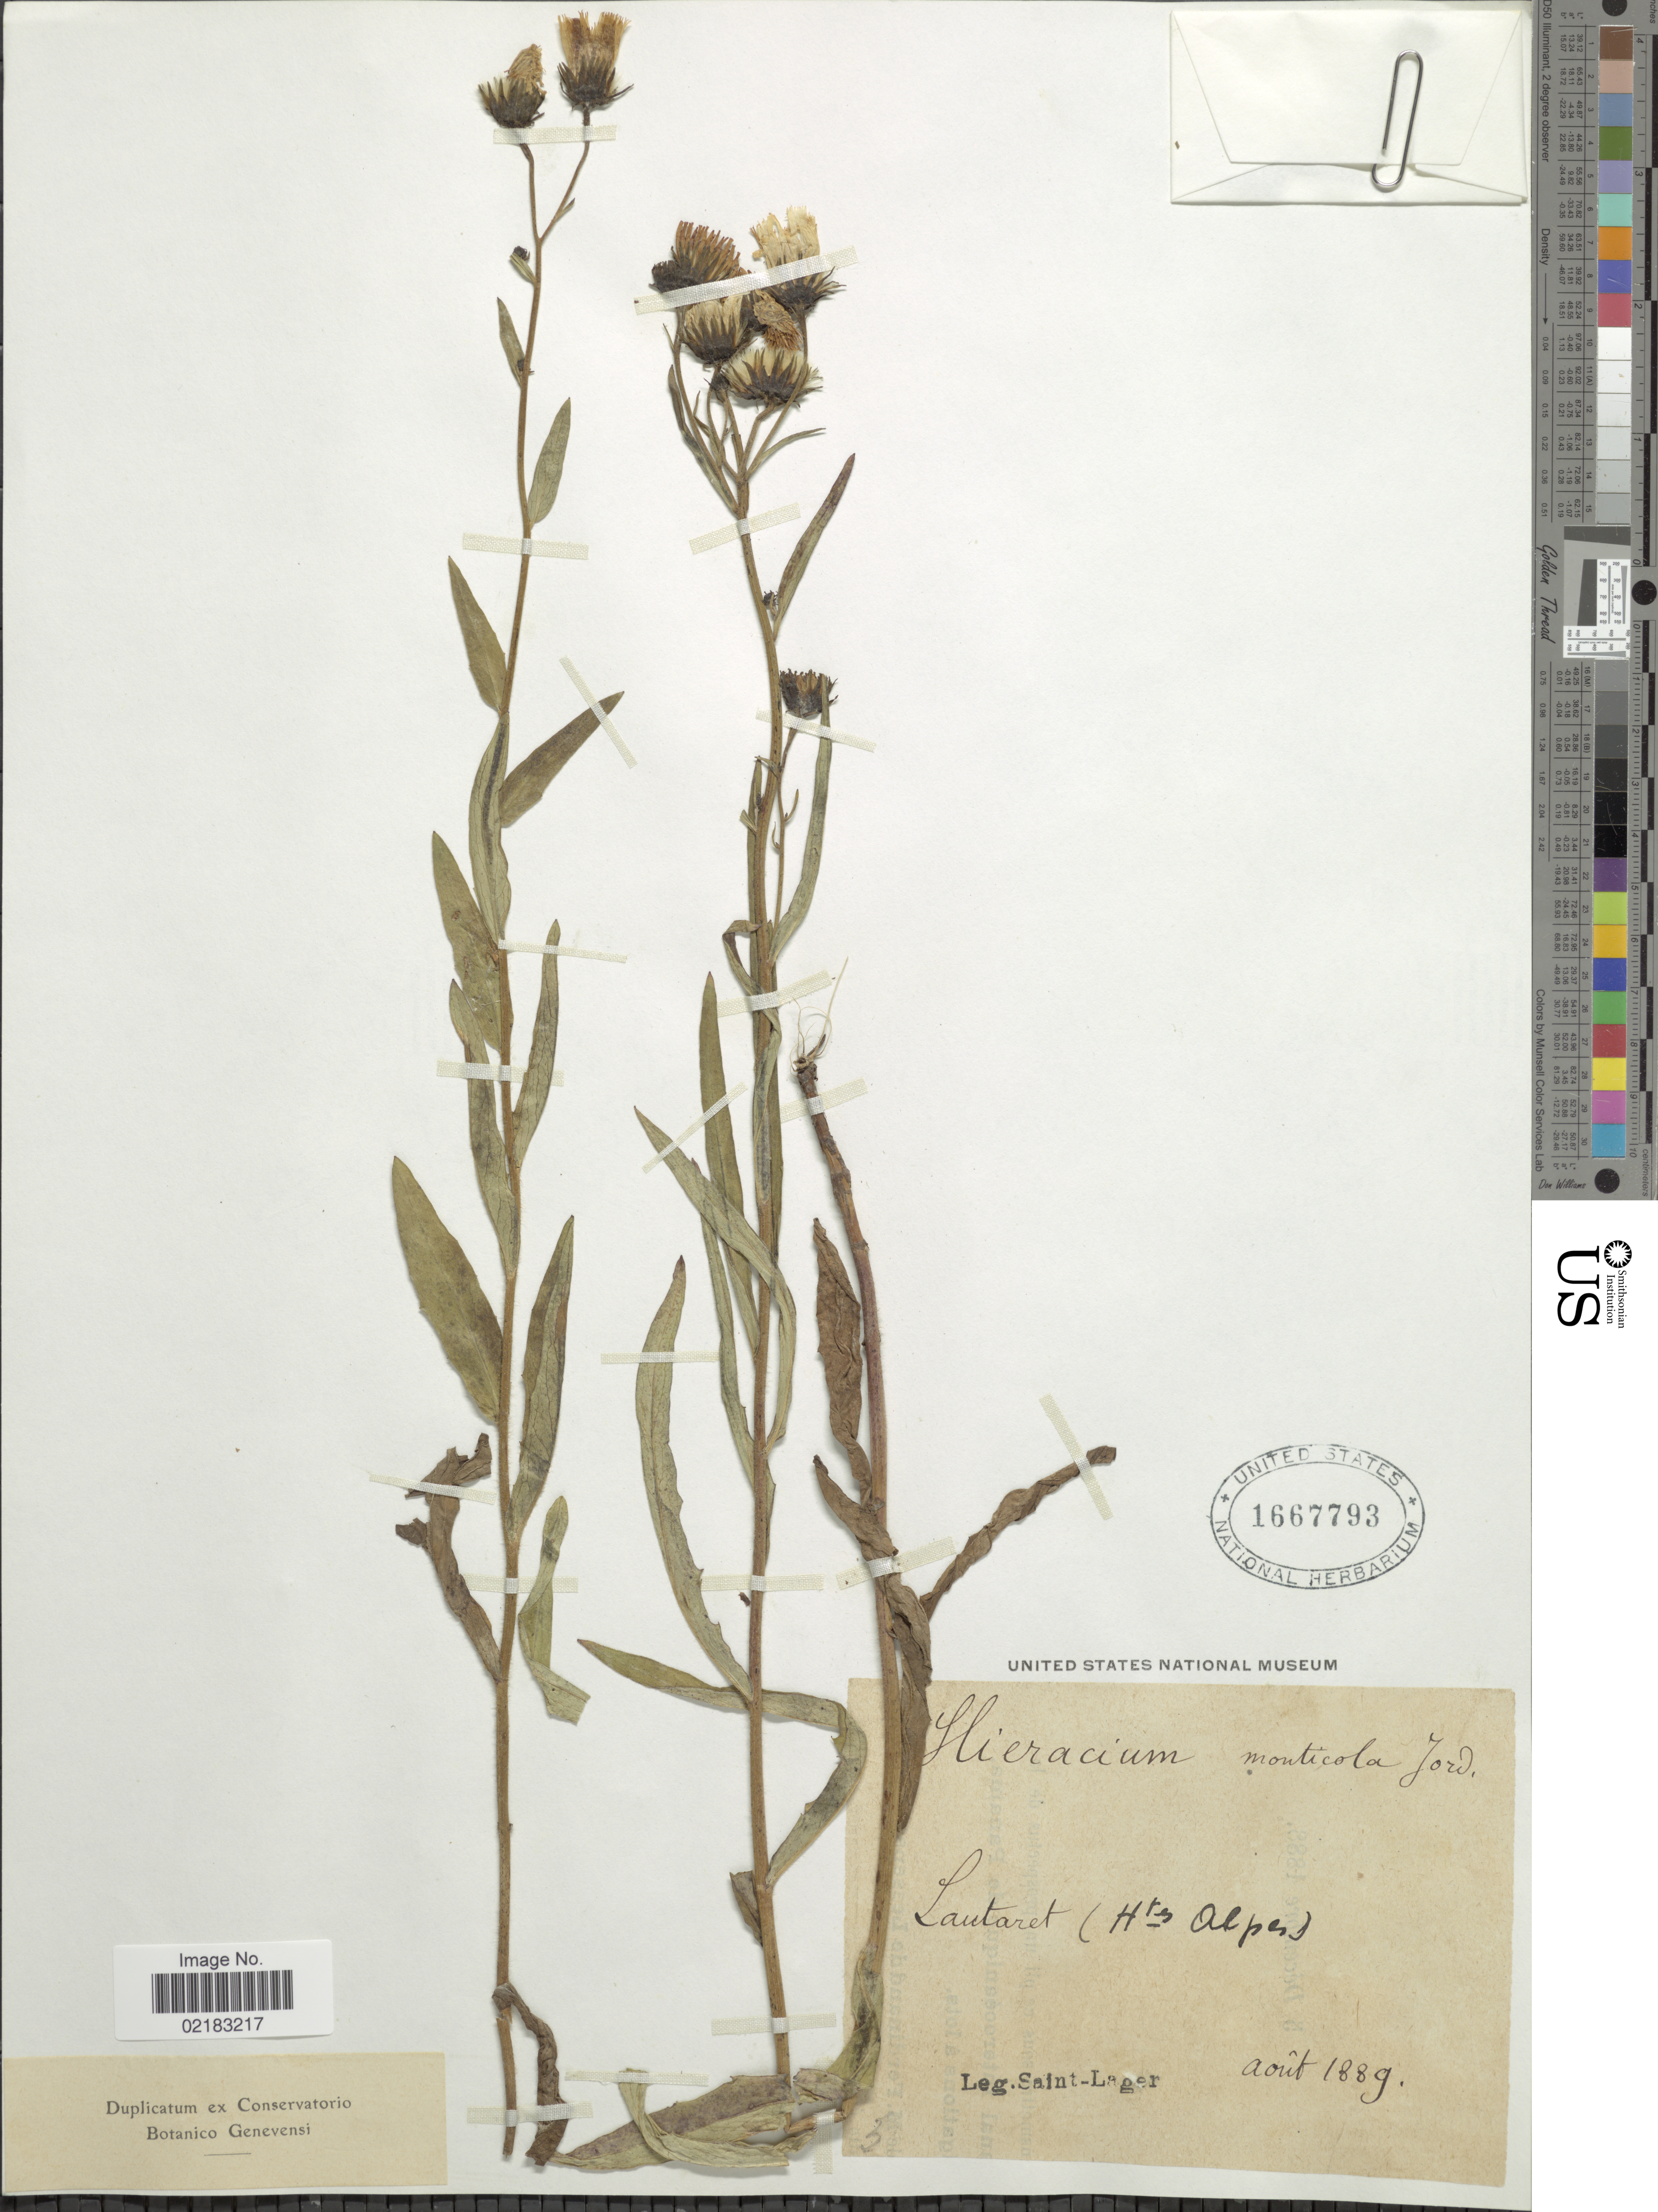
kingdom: Plantae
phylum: Tracheophyta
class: Magnoliopsida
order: Asterales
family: Asteraceae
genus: Hieracium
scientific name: Hieracium umbellatum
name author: L.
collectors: Saint-Lager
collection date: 1889-08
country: France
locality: Lautaret Hts.Alpes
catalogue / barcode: US 1667793